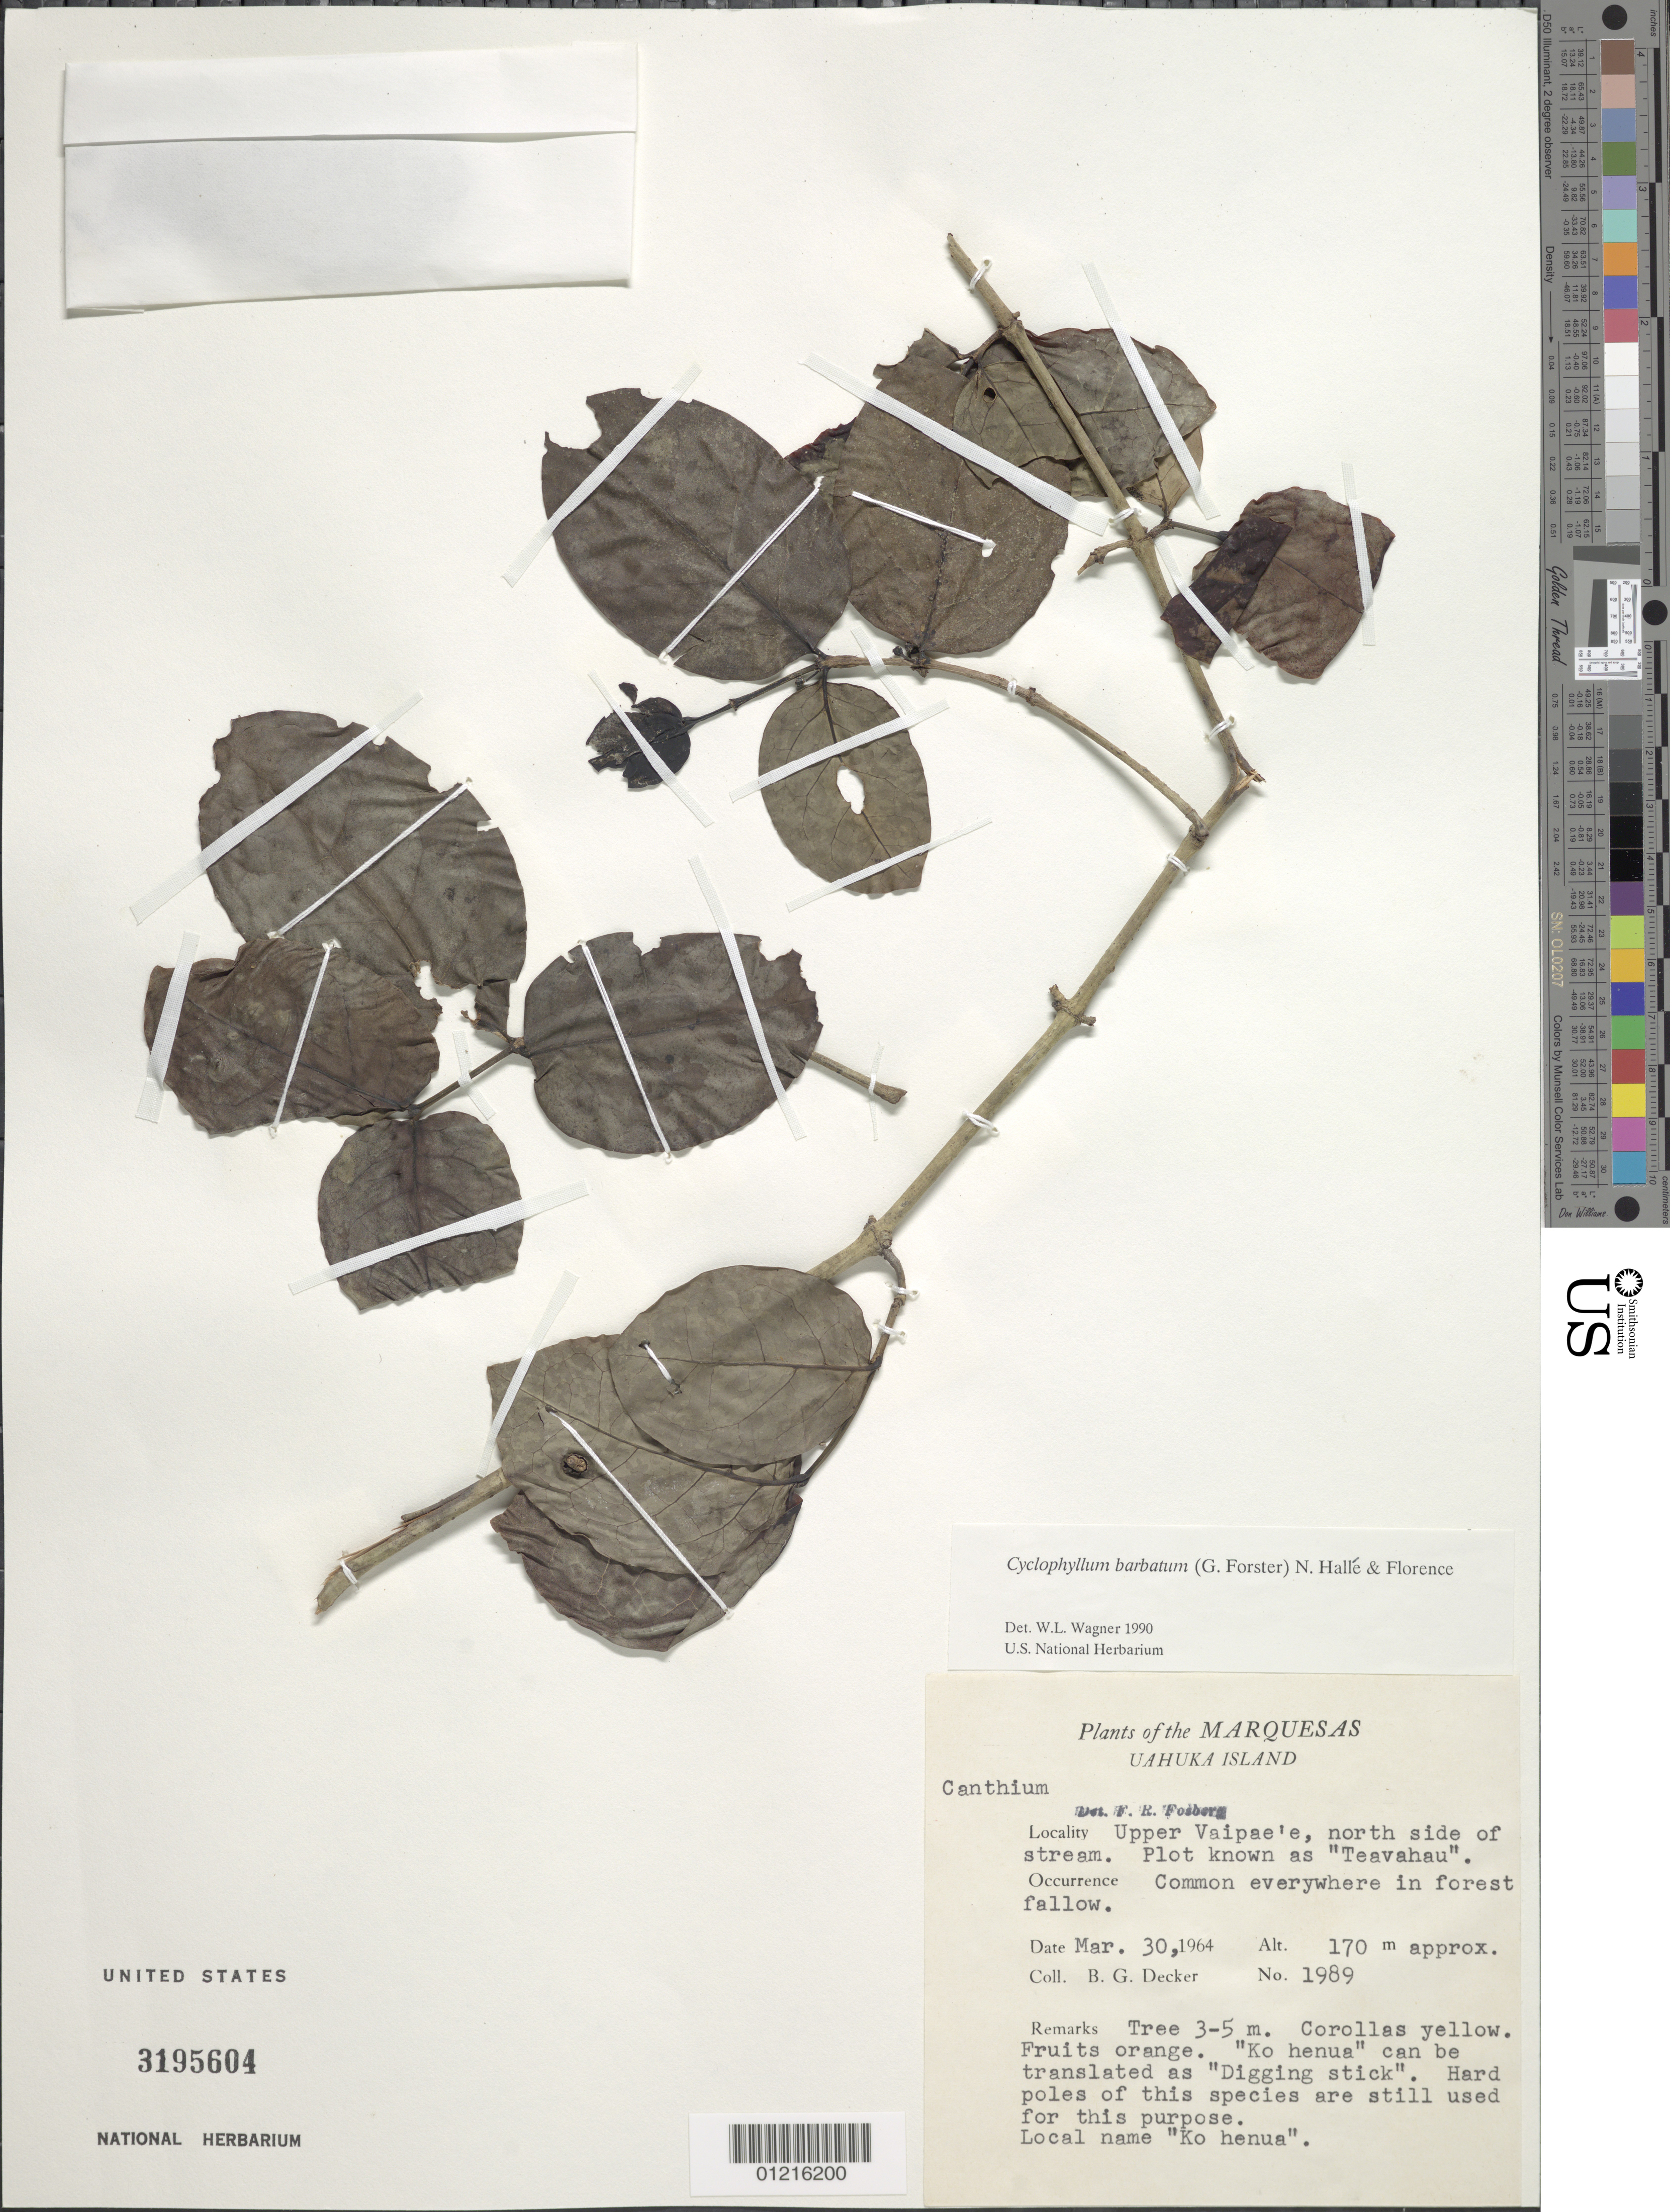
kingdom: Plantae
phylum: Tracheophyta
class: Magnoliopsida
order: Gentianales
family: Rubiaceae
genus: Cyclophyllum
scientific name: Cyclophyllum barbatum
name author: (G. Forst.) N. Hallé & J. Florence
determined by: Wagner, W. L., (BOT), Smithsonian Institution - National Museum of Natural History (UNITED STATES)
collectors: B. G. Decker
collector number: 1989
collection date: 1964-03-30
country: French Polynesia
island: Ua Huka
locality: Upper Vaipae'e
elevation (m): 170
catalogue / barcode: US 3195604